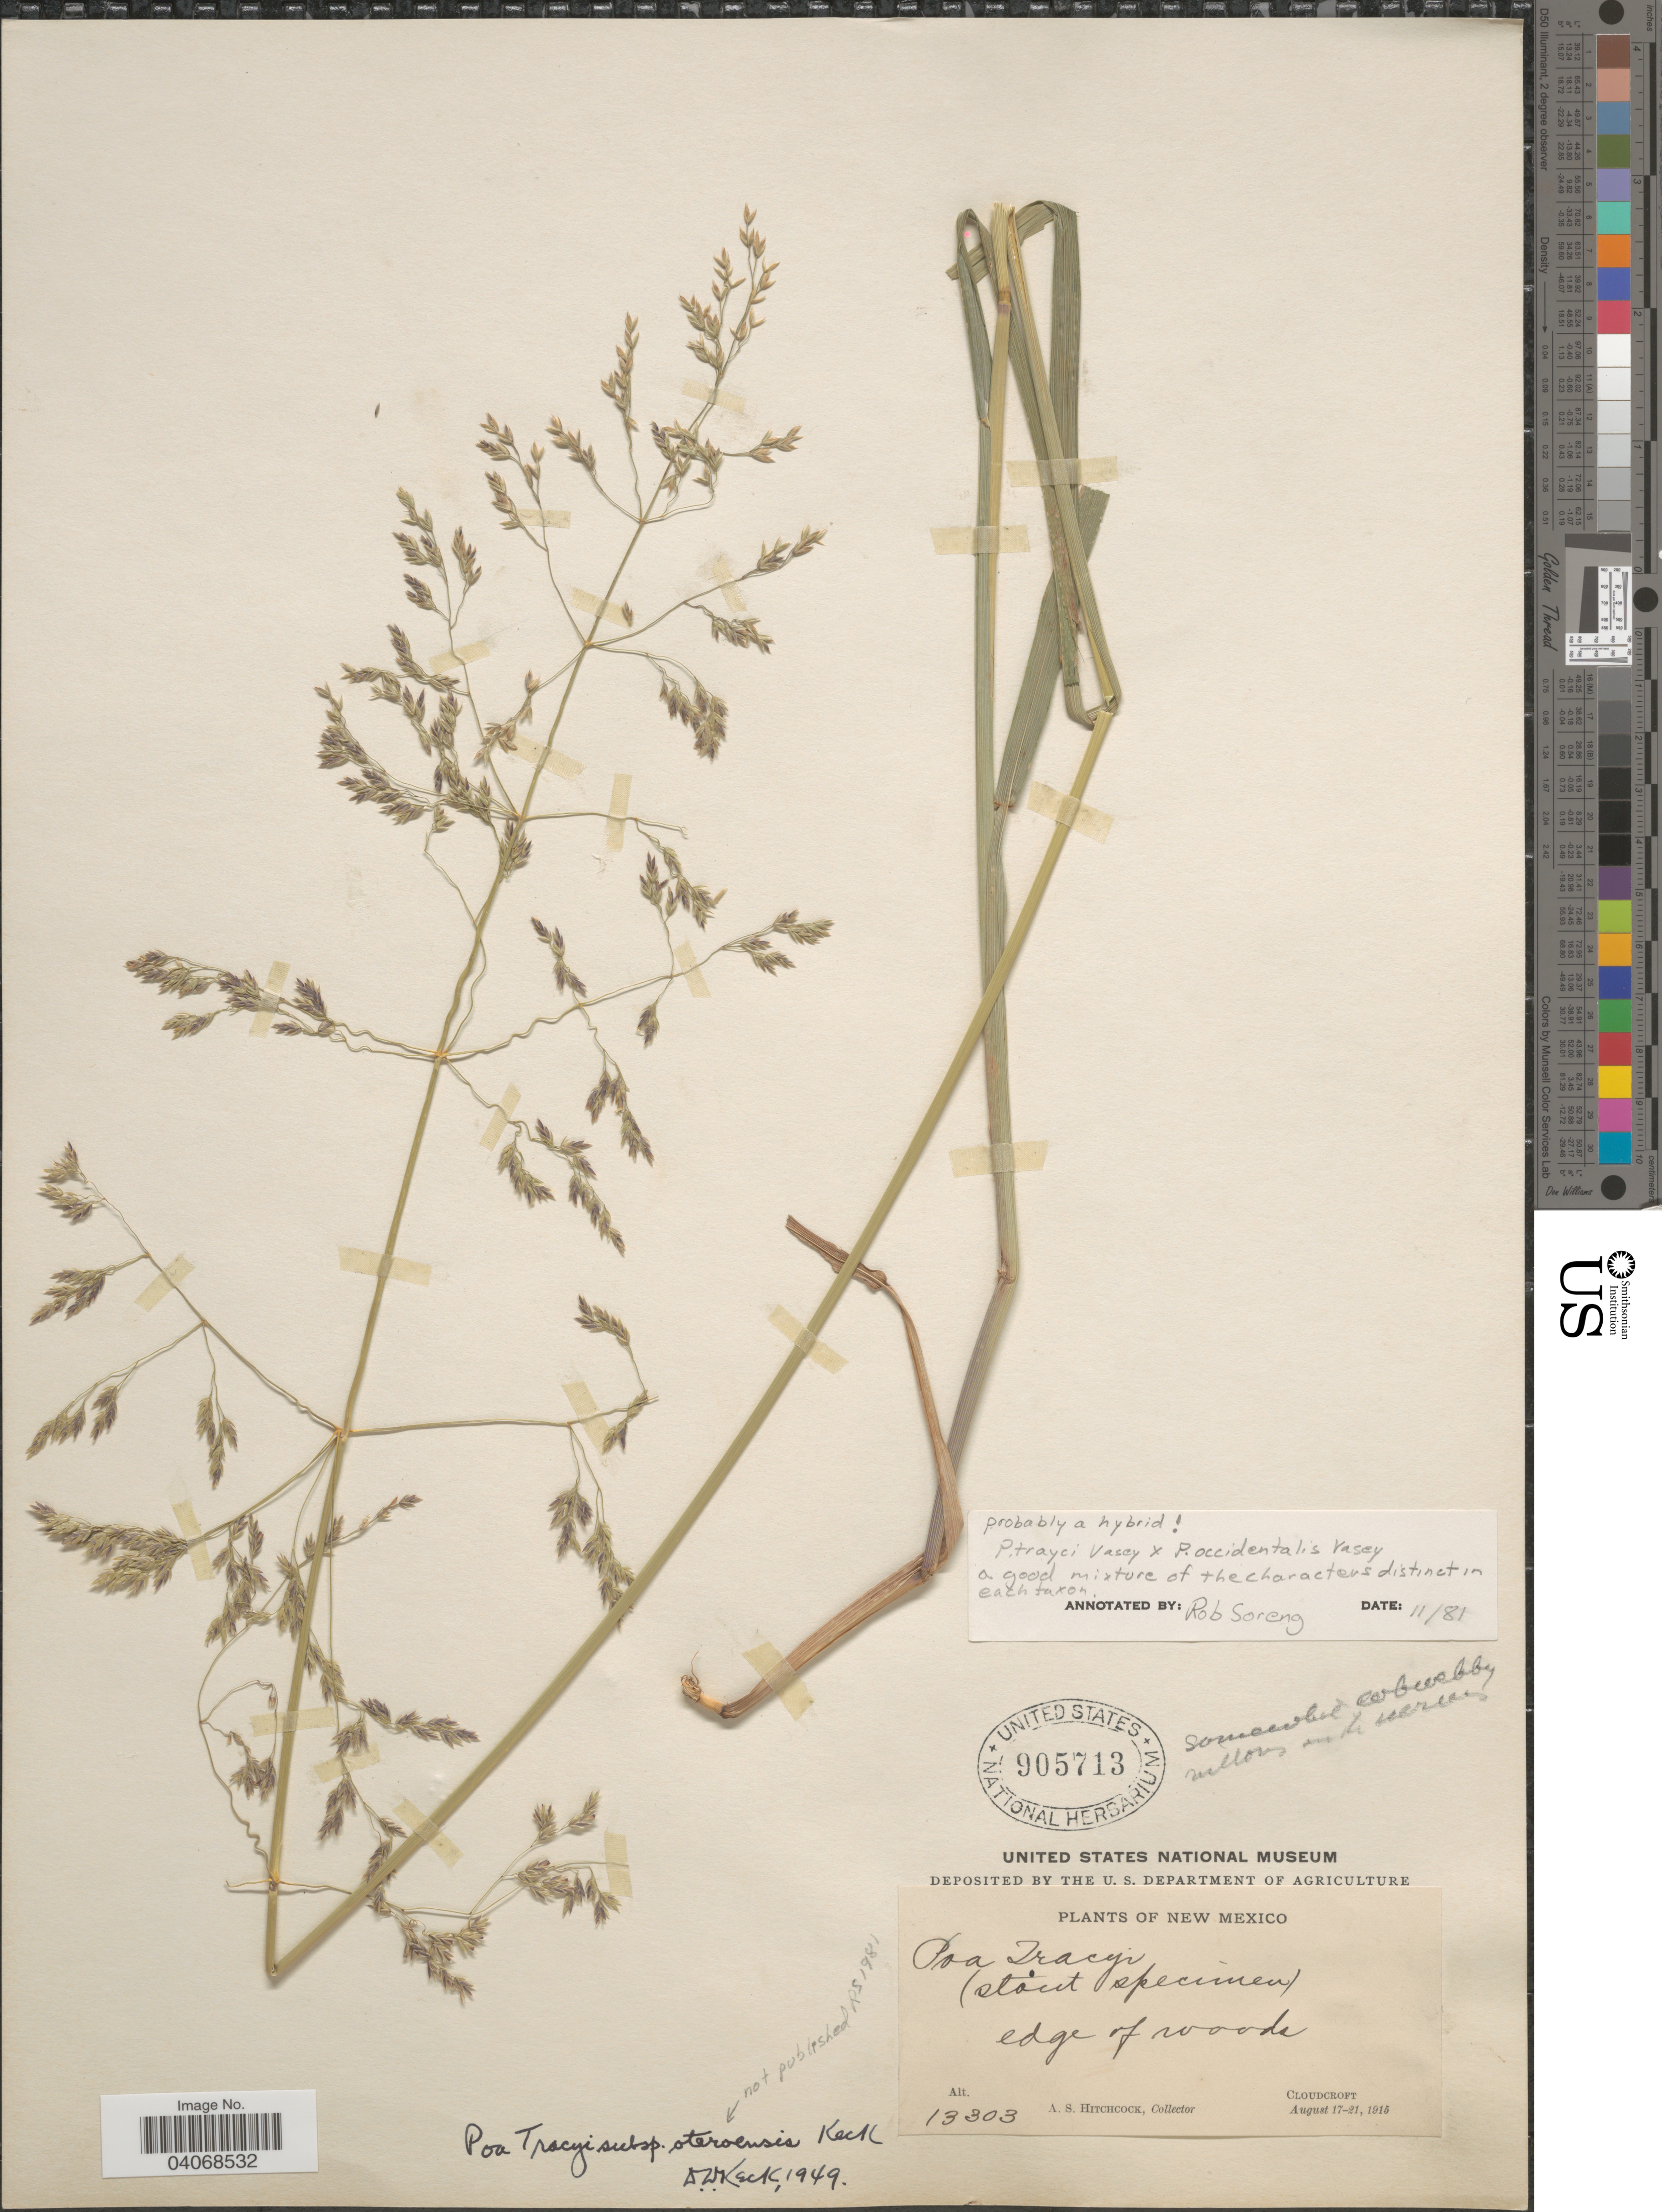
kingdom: Plantae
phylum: Tracheophyta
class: Liliopsida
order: Poales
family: Poaceae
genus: Poa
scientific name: Poa tracyi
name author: Vasey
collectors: A. S. Hitchcock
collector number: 13303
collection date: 1915-08-17/1915-08-21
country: United States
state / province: New Mexico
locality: Edge of woods. Cloudcroft.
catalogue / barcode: US 905713